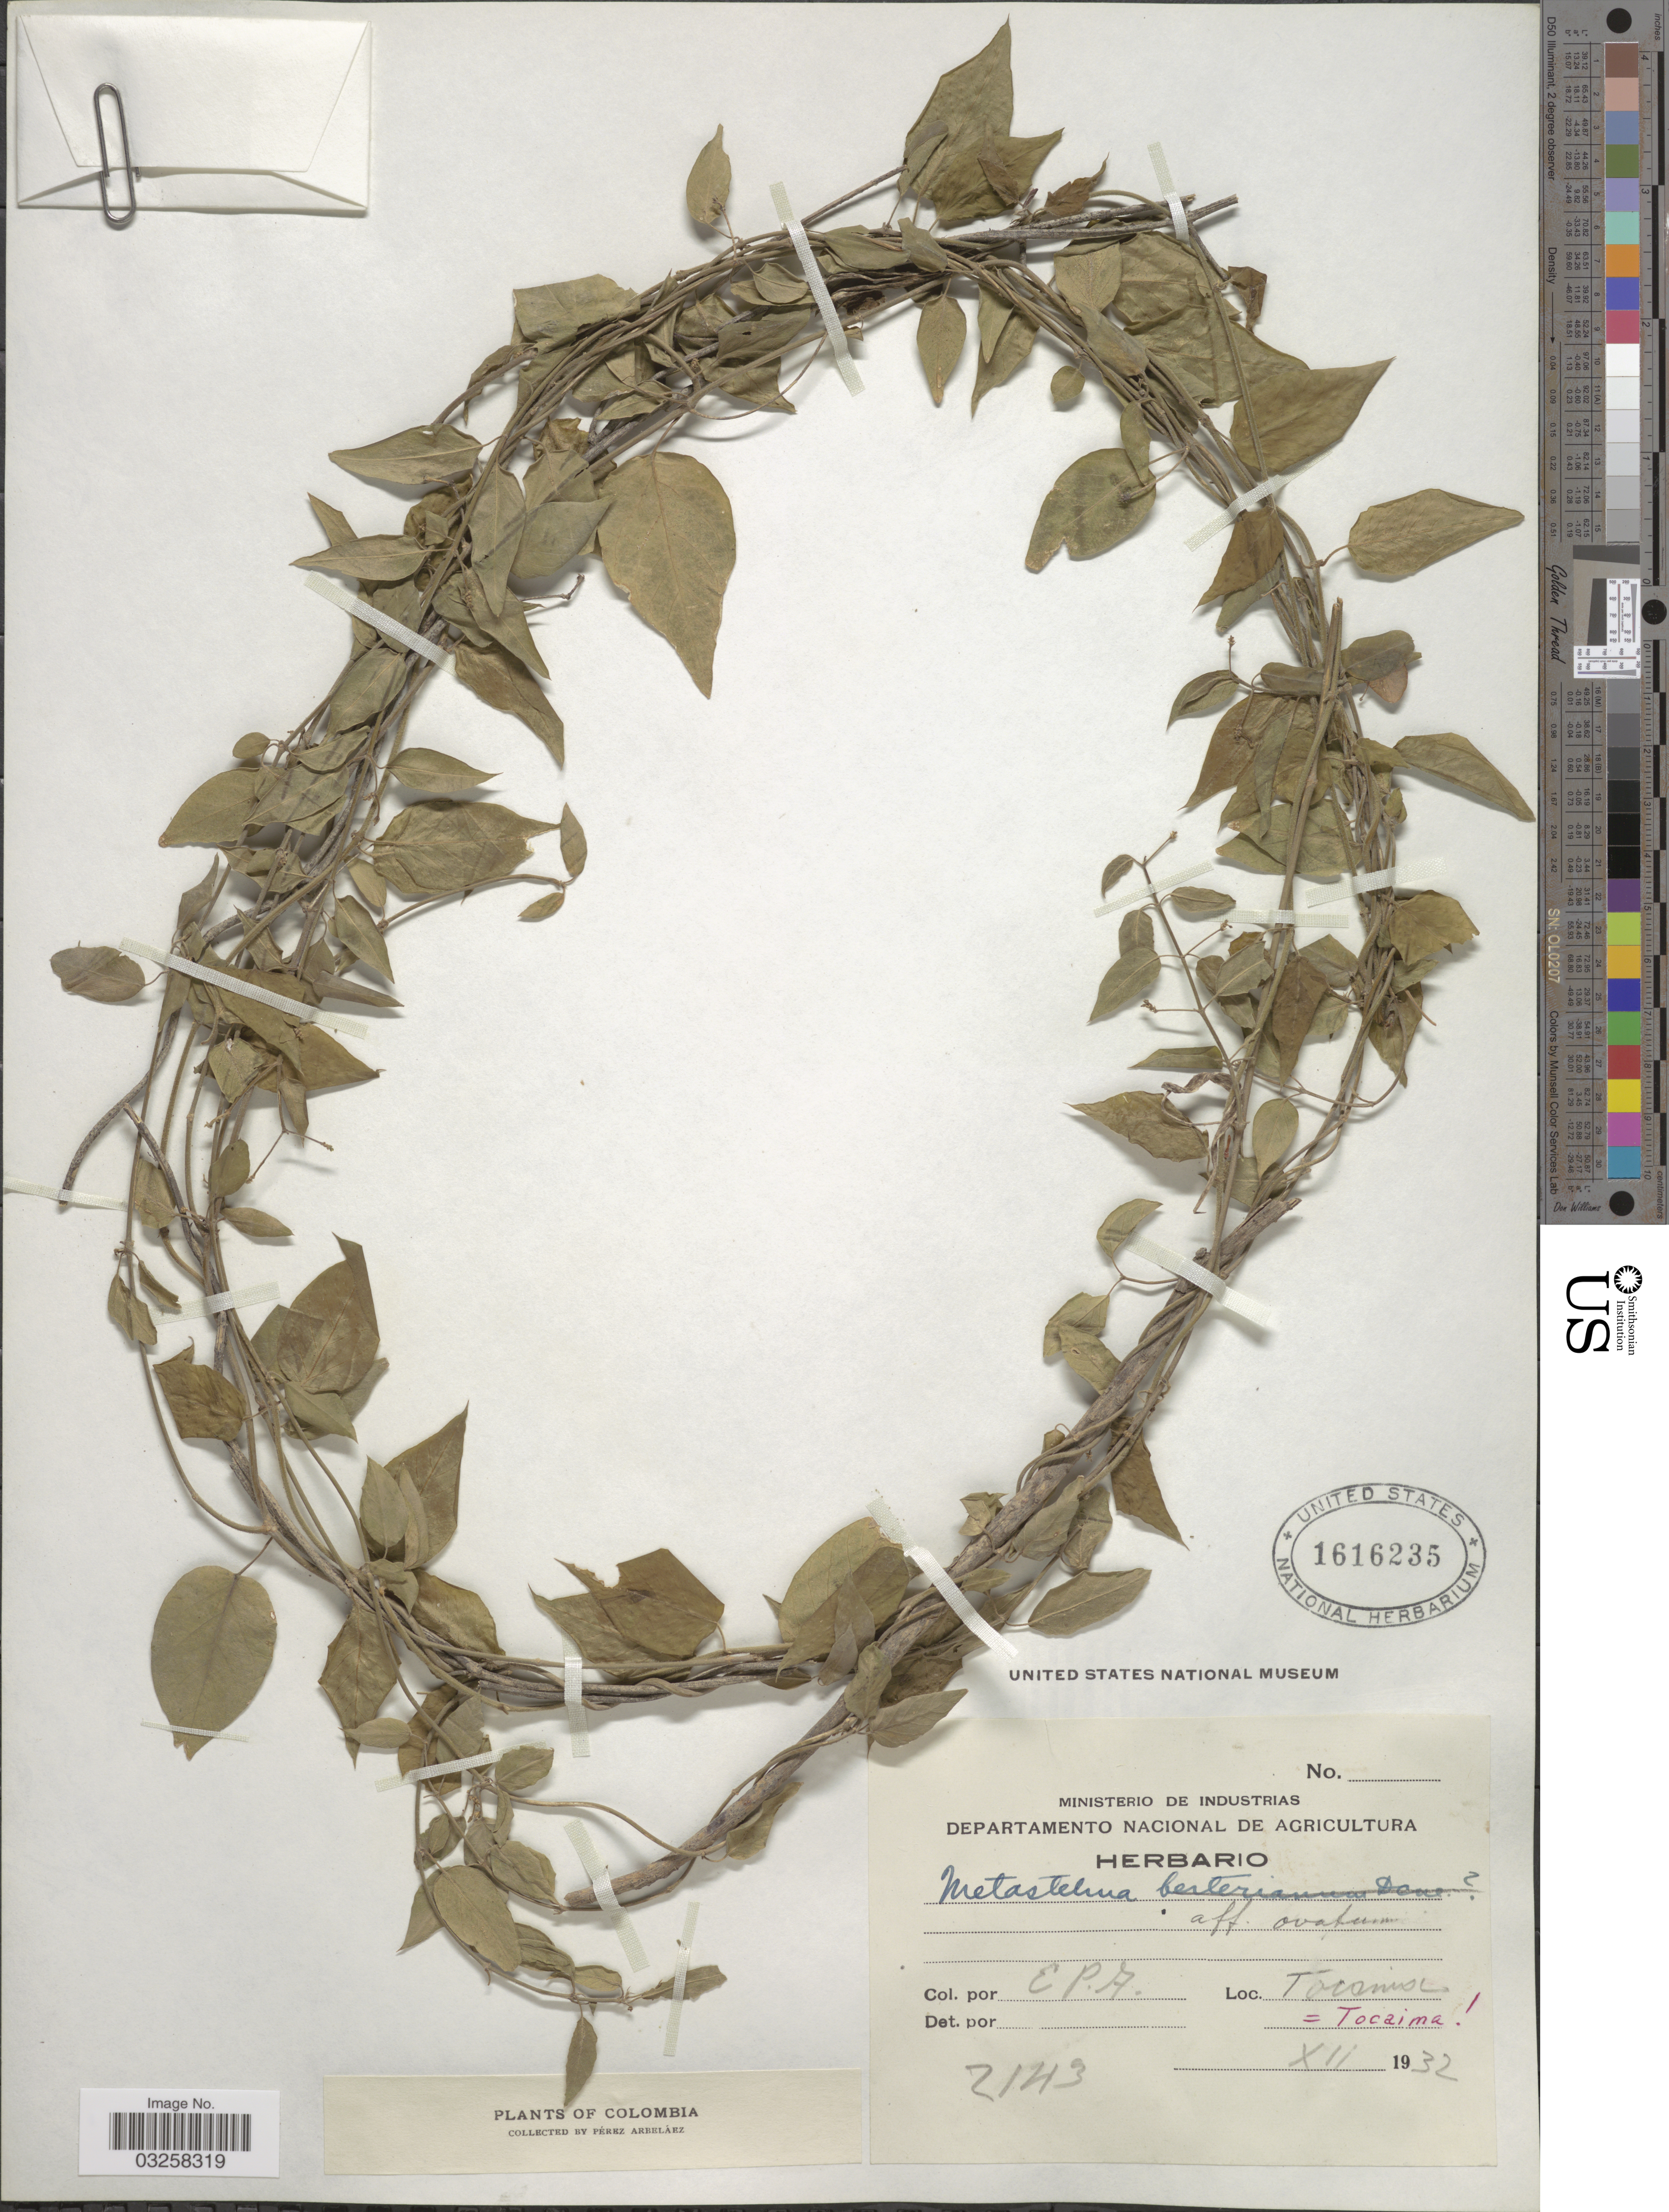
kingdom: Plantae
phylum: Tracheophyta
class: Magnoliopsida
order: Gentianales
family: Apocynaceae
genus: Metastelma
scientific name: Metastelma sp.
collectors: E. Pérez Arbeláez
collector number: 2143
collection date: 1932-12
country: Colombia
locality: Tocaima.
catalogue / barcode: US 1616235